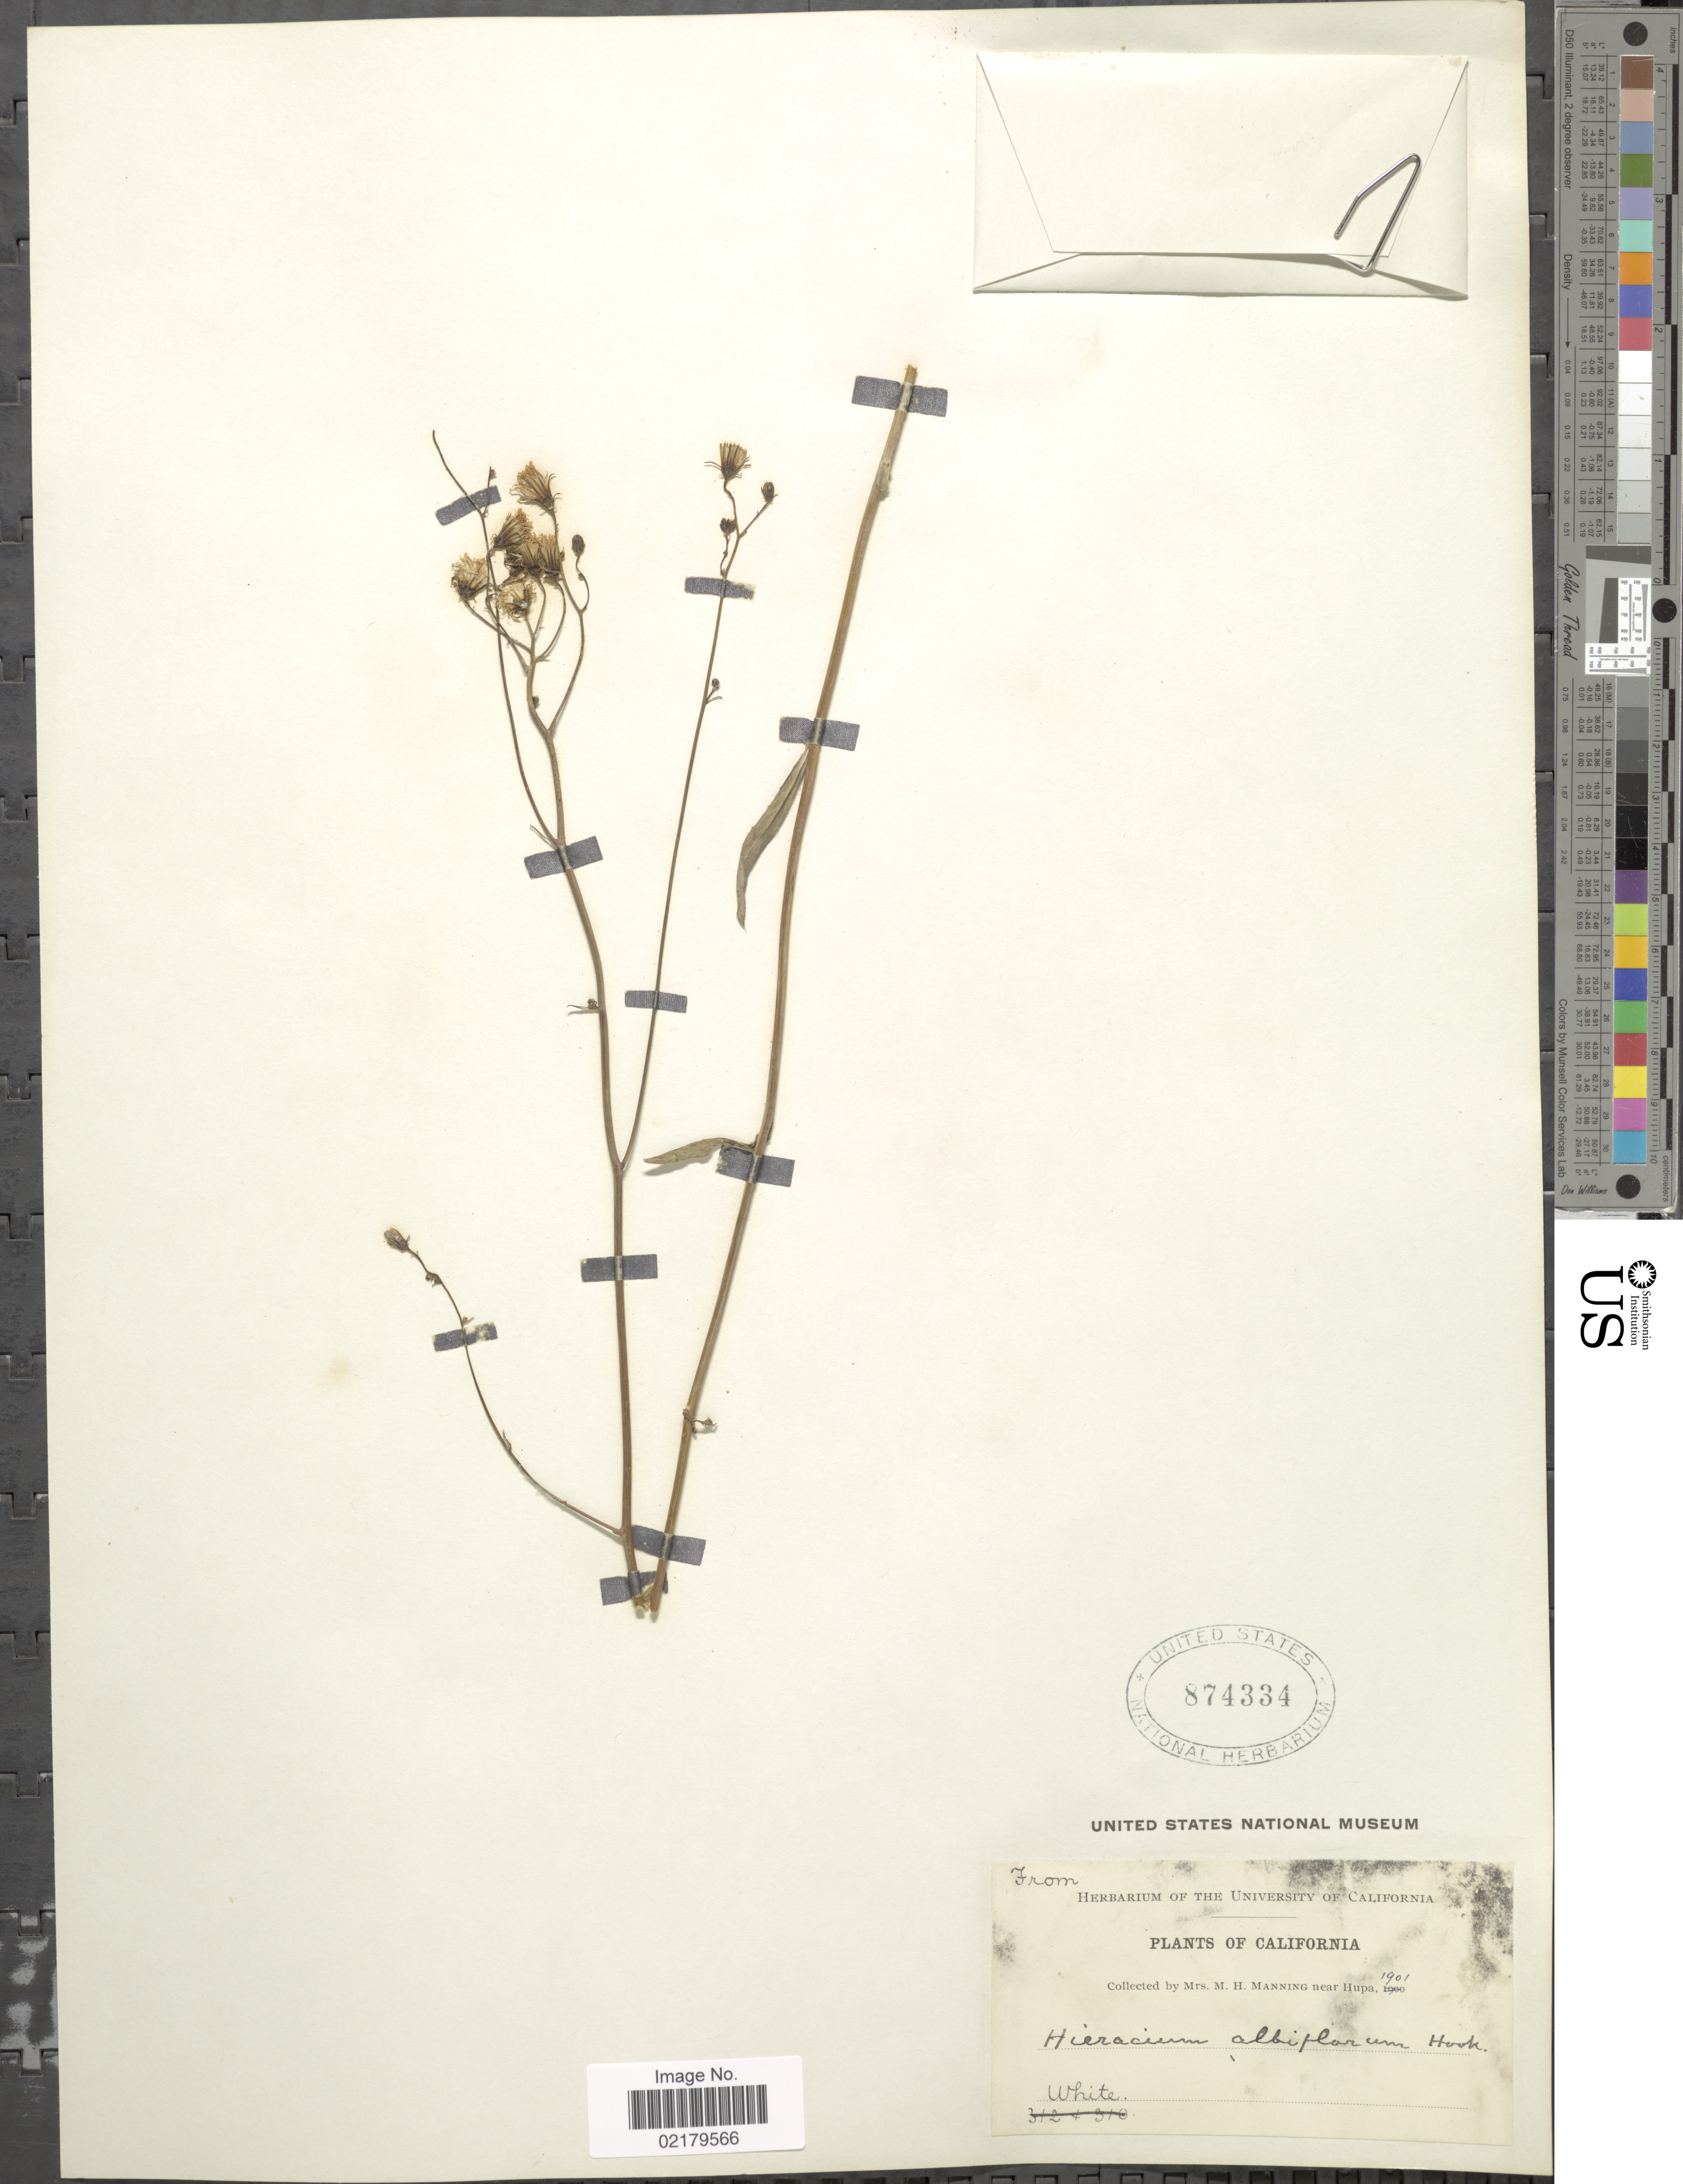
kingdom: Plantae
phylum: Tracheophyta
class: Magnoliopsida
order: Asterales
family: Asteraceae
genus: Hieracium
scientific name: Hieracium albiflorum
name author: Hook.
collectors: M. Manning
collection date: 1901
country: United States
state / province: California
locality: Near Hupa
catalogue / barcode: US 874334